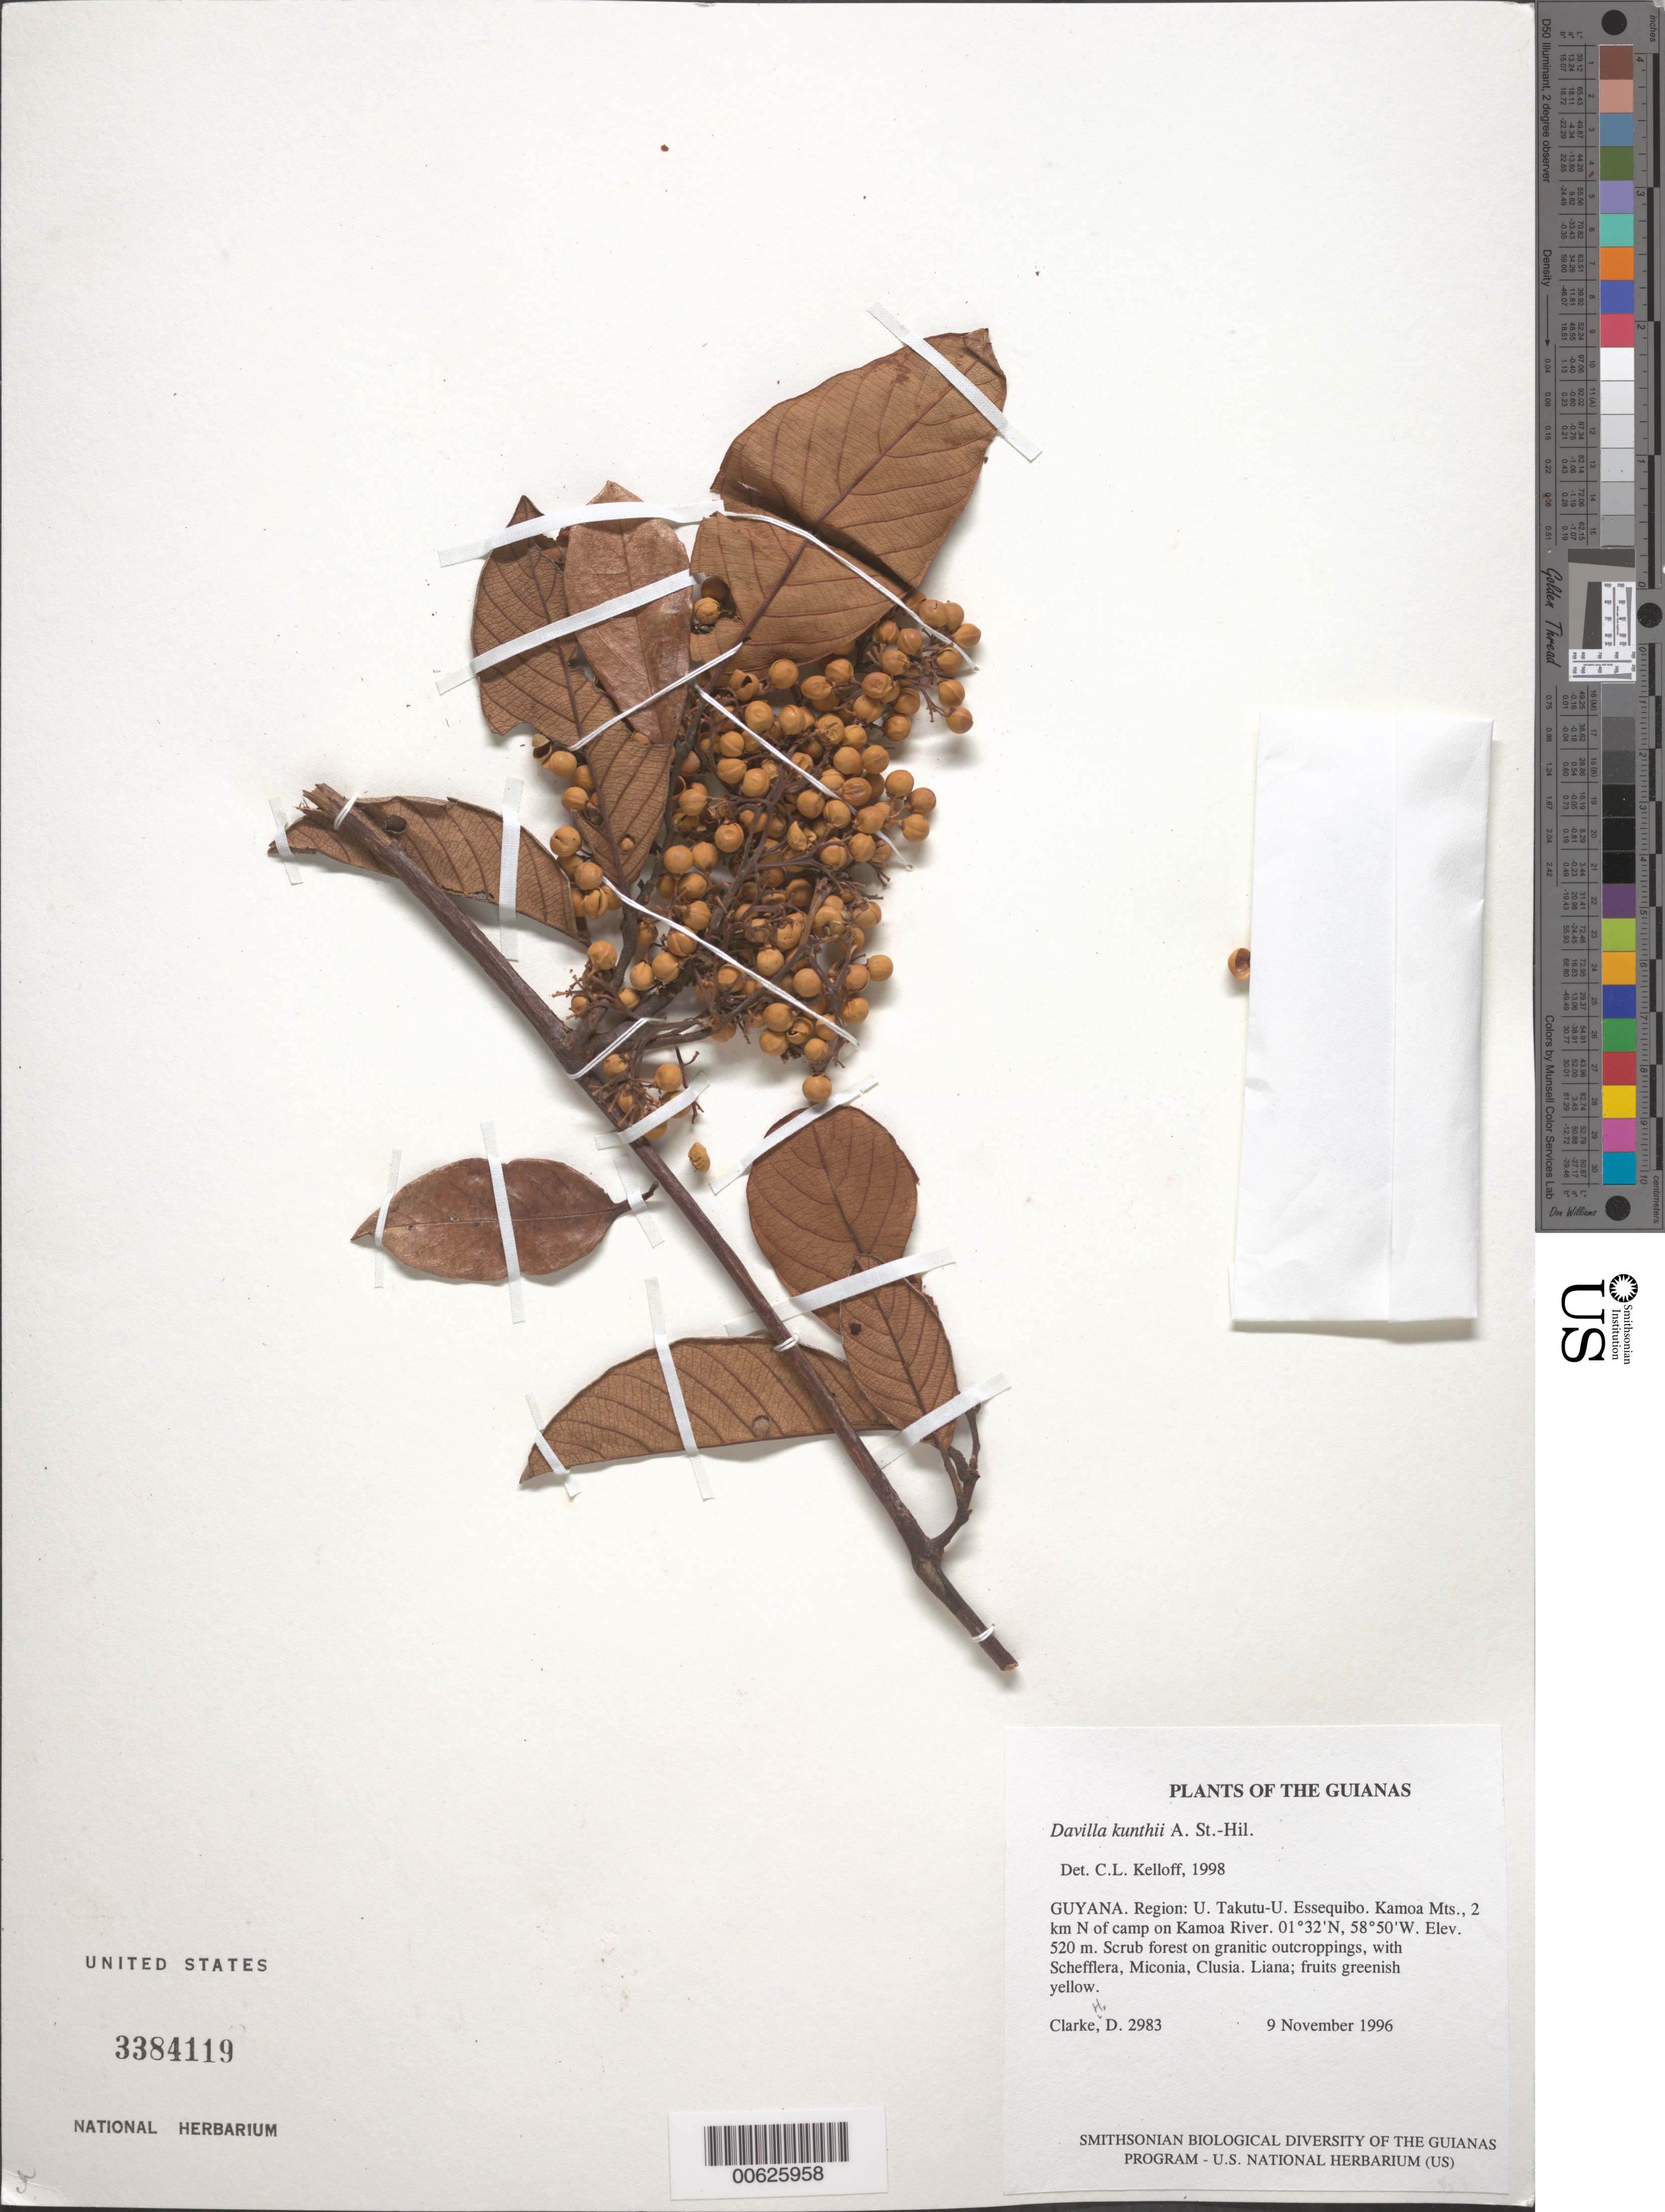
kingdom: Plantae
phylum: Tracheophyta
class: Magnoliopsida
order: Dilleniales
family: Dilleniaceae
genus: Davilla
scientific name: Davilla kunthii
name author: A. St.-Hil.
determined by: Kelloff, Carol L., (US), Smithsonian Institution - National Museum of Natural History (UNITED STATES)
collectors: H. D. Clarke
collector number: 2983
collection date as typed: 9 November 1996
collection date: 1996-11-09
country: Guyana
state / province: U. Takutu-U. Essequibo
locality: Kamoa Mts., 2 km N of camp on Kamoa River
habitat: Scrub forest on granitic outcroppings, with Schefflera, Miconia, Clusia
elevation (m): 520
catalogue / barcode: US 3384119